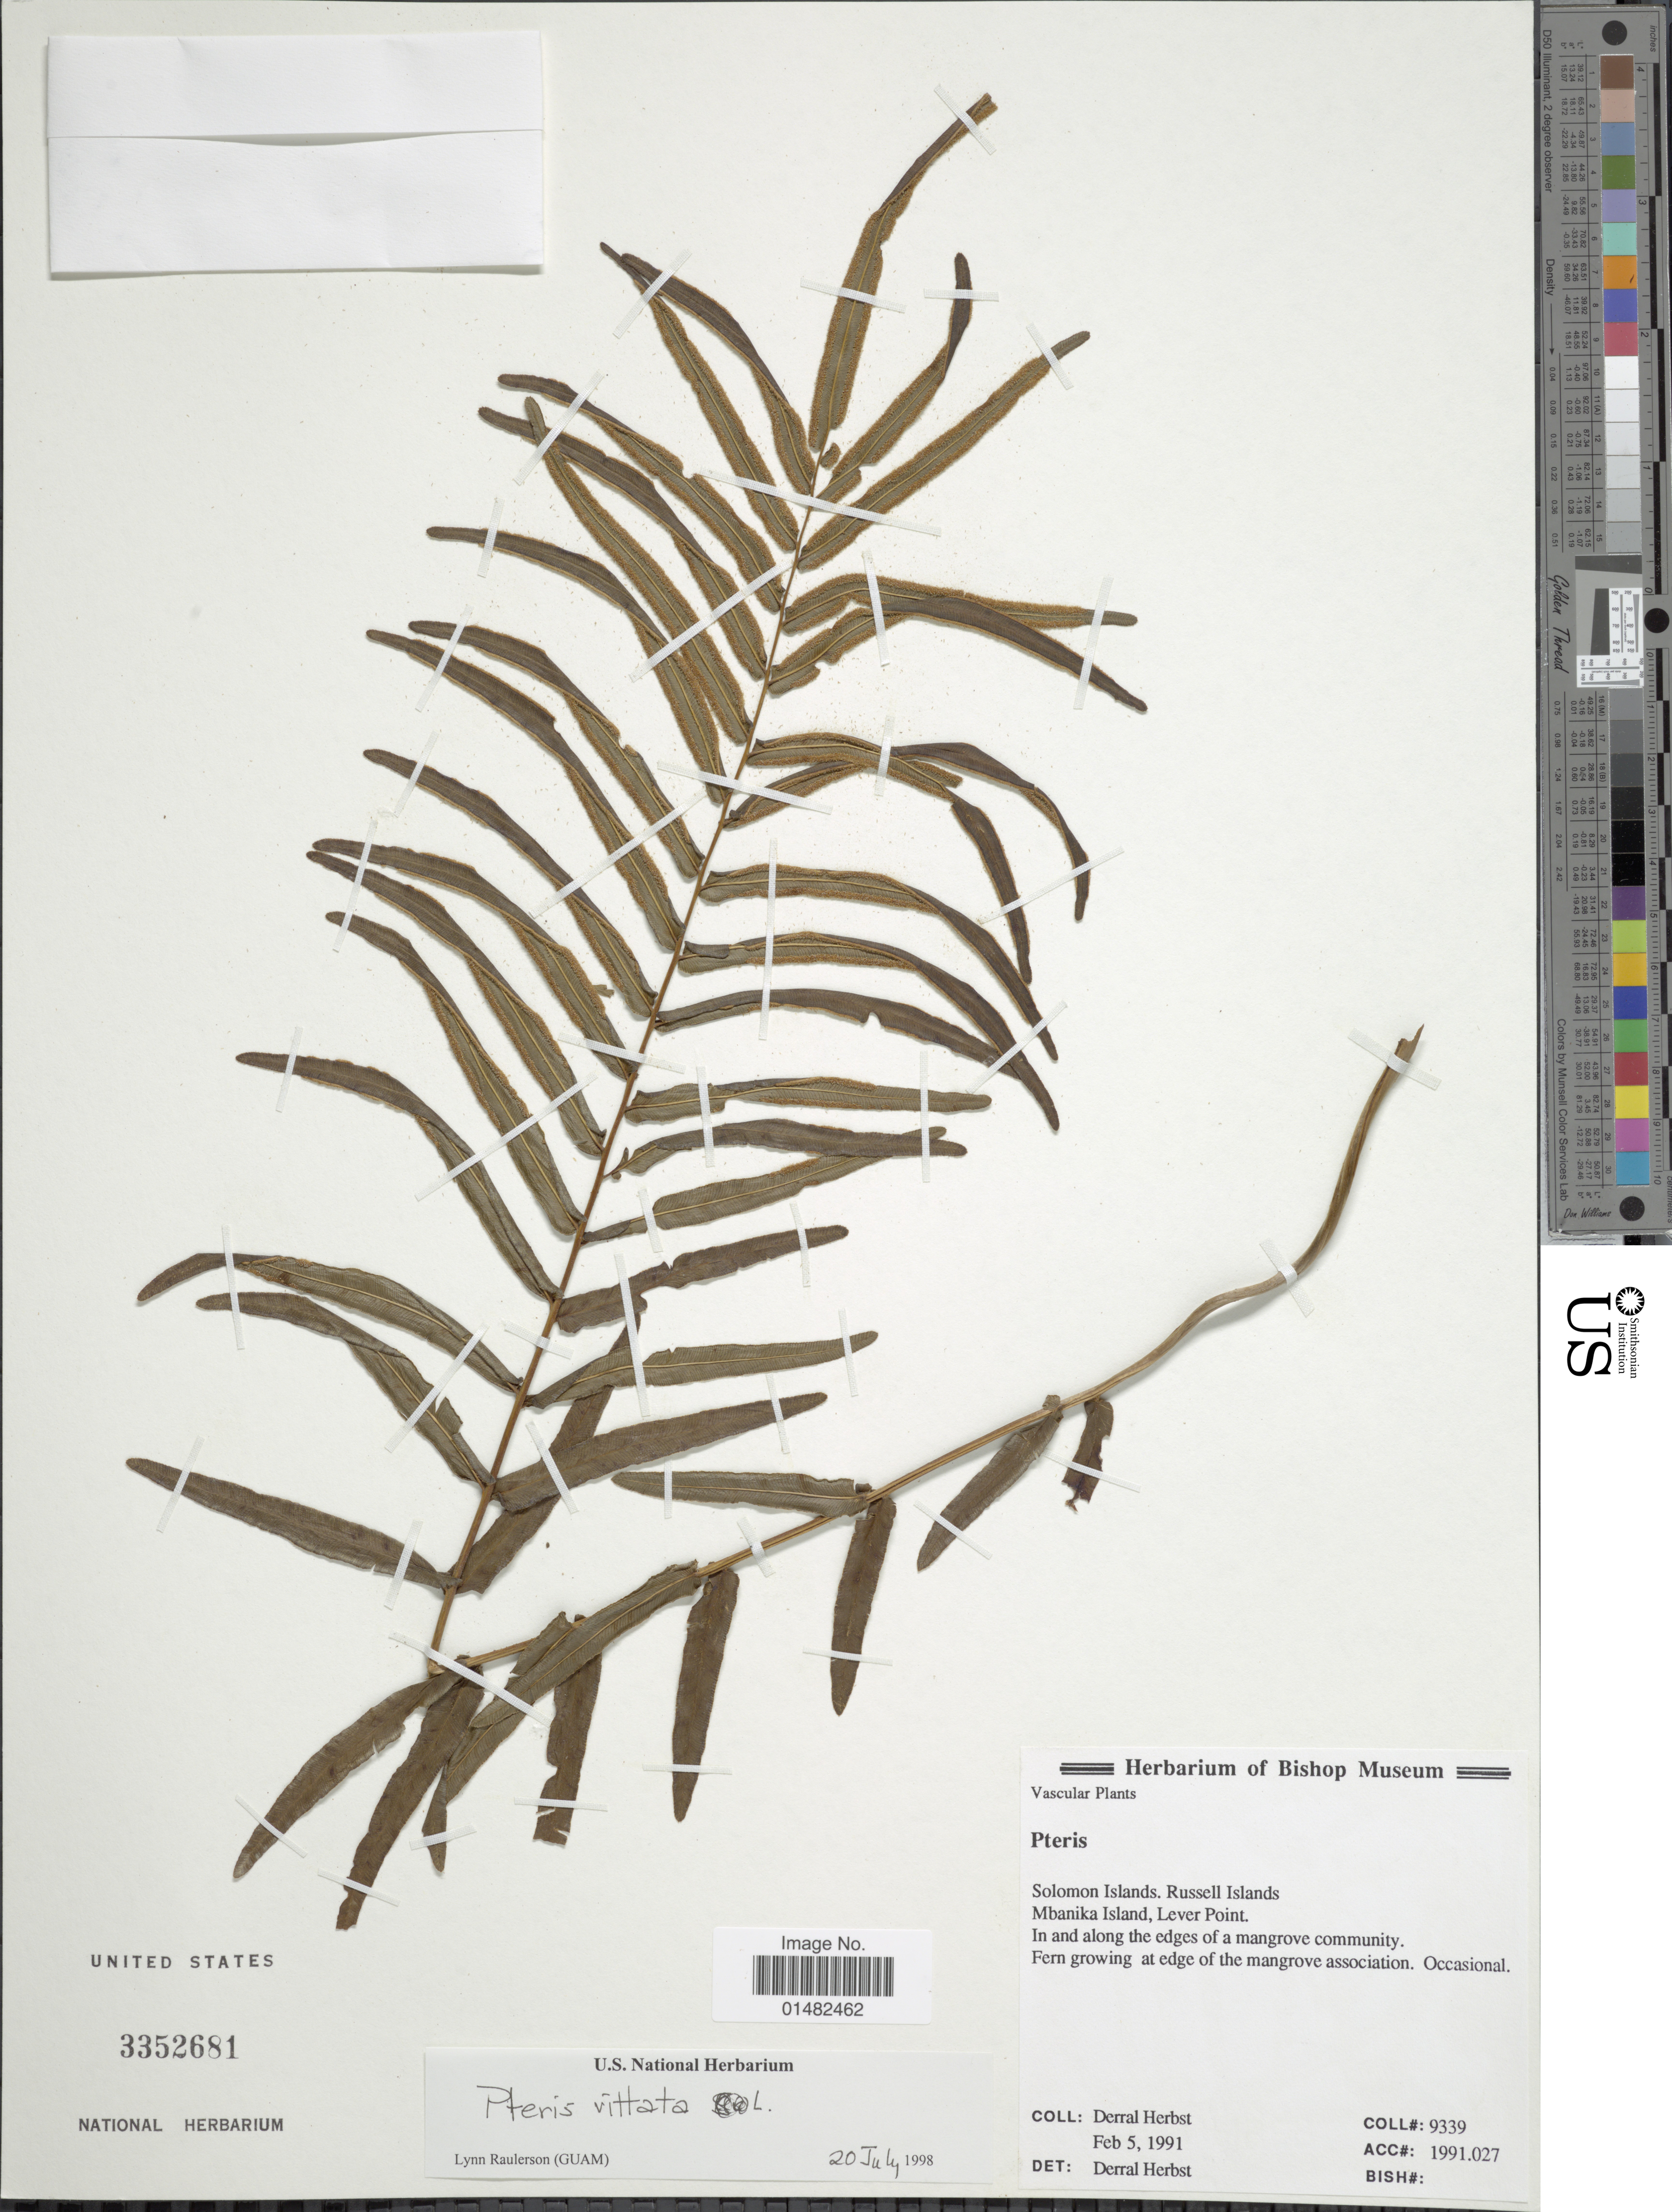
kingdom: Plantae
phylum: Tracheophyta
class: Polypodiopsida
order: Polypodiales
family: Pteridaceae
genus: Pteris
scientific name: Pteris vittata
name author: L.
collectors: D. Herbst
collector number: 9339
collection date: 1991-02-05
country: Solomon Islands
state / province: Solomon Islands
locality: Russell Islands, Mbanika Island, Lever Point. In and along the edges of a mangrove community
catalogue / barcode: US 3352681